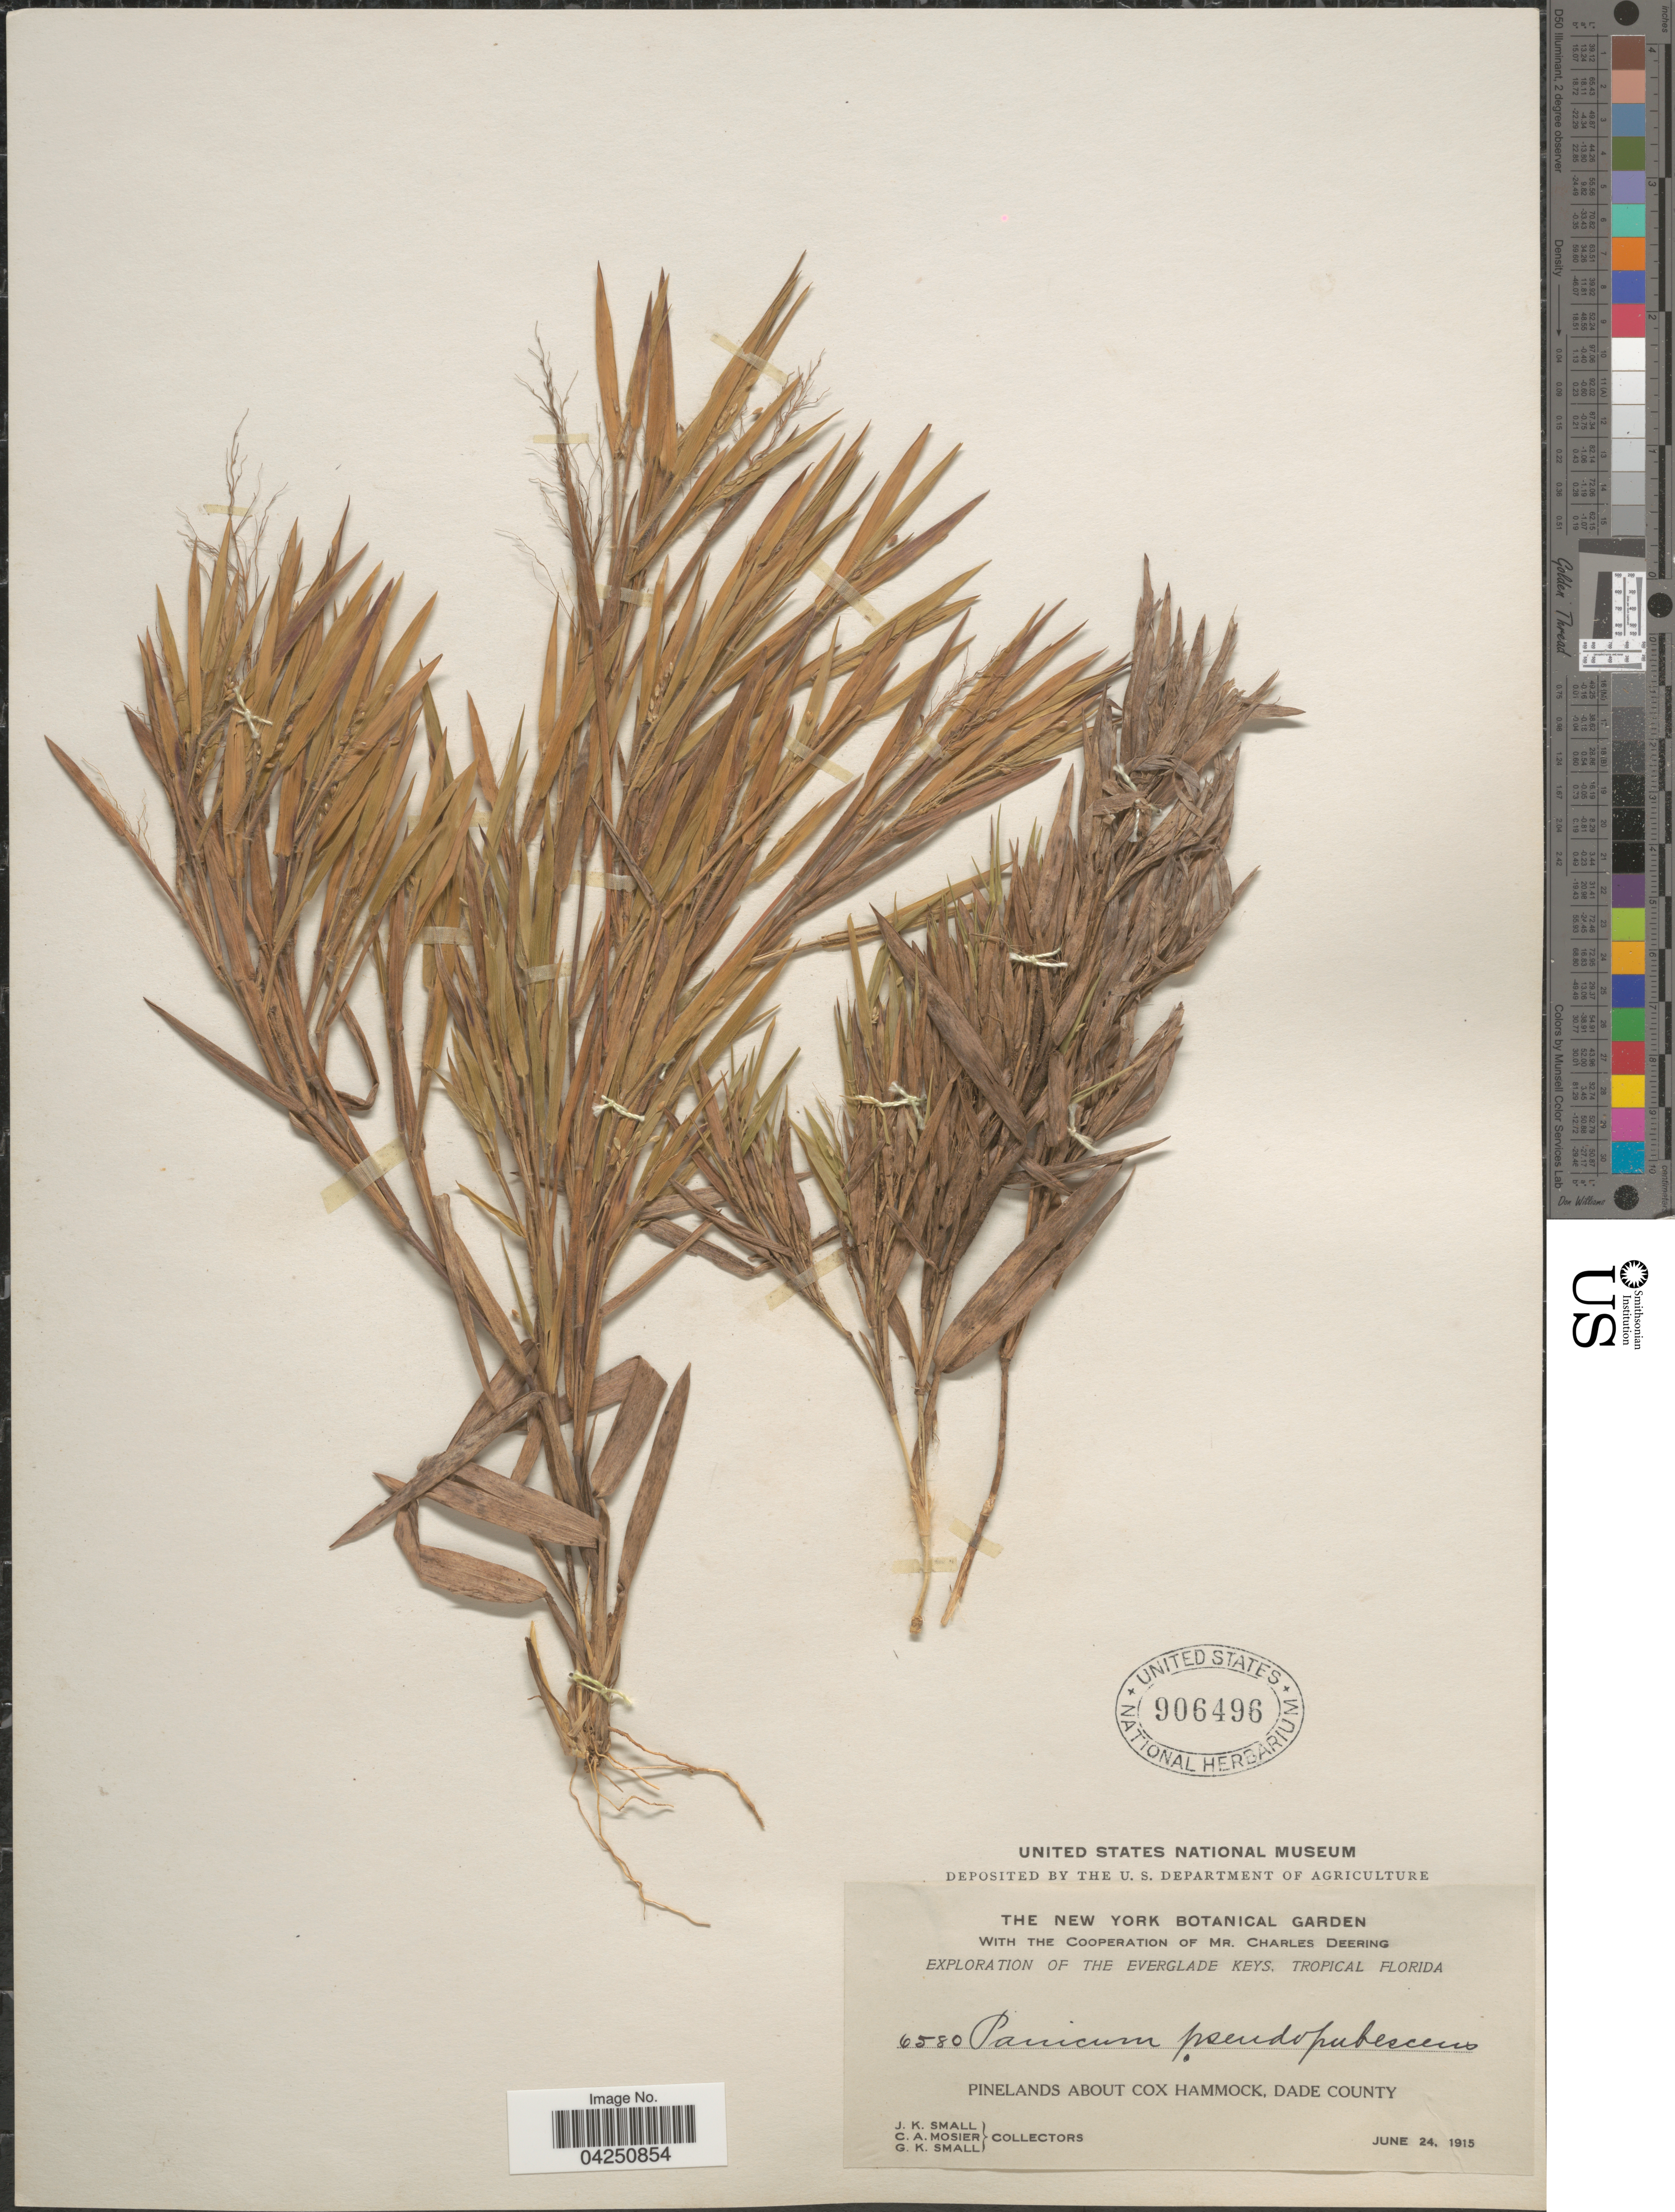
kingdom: Plantae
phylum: Tracheophyta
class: Liliopsida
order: Poales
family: Poaceae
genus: Dichanthelium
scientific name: Dichanthelium acuminatum var. acuminatum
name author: (Sw.) Gould & C.A. Clark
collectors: J. K. Small, C. A. Mosier & G. K. Small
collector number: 6580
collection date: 1915-06-24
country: United States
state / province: Florida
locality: Exploration Of The Everglade Keys, Tropical Florida. Pinelands About Cox Hammock, Dade County.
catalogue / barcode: US 906496